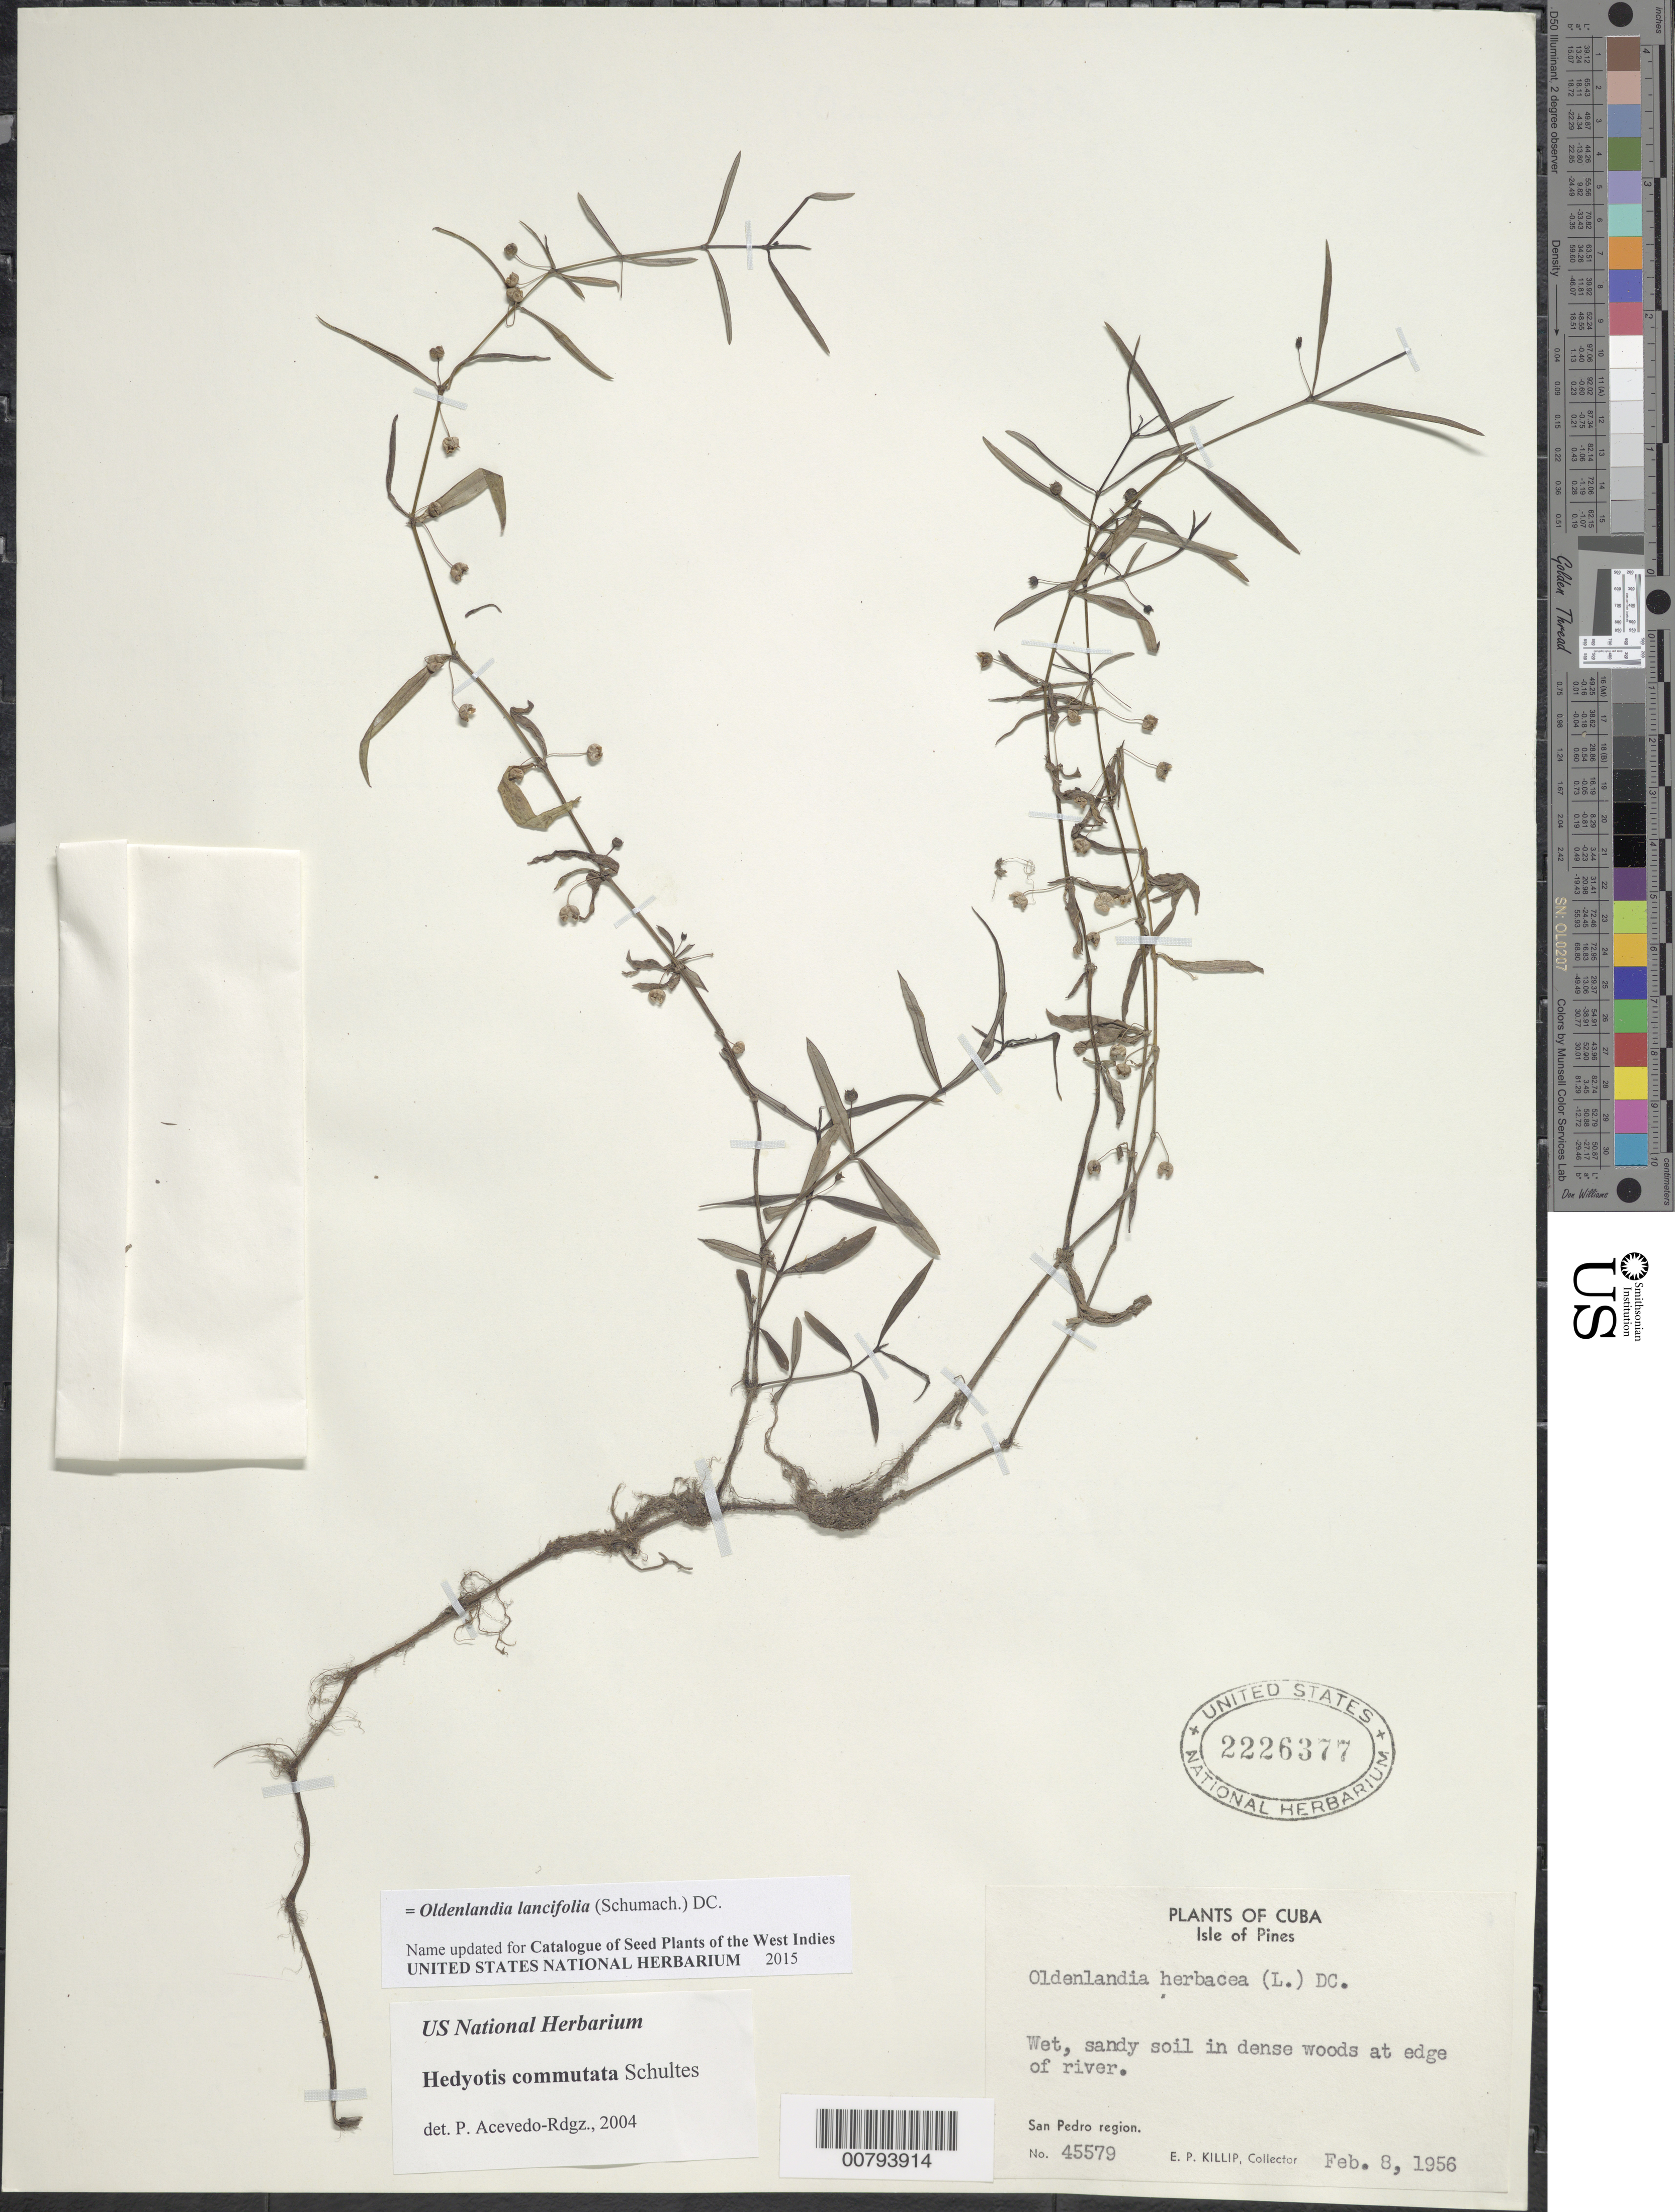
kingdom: Plantae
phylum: Tracheophyta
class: Magnoliopsida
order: Gentianales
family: Rubiaceae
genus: Oldenlandia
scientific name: Oldenlandia uniflora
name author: L.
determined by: Acevedo-Rodríguez, P., (BOT), Smithsonian Institution - National Museum of Natural History (UNITED STATES)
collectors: E. P. Killip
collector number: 45579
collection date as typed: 08 Feb 1956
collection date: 1956-02-08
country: Cuba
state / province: Isla de La Juventud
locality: San Pedro region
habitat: Wet, sandy soil in dense woods at edge of river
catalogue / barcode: US 2226377